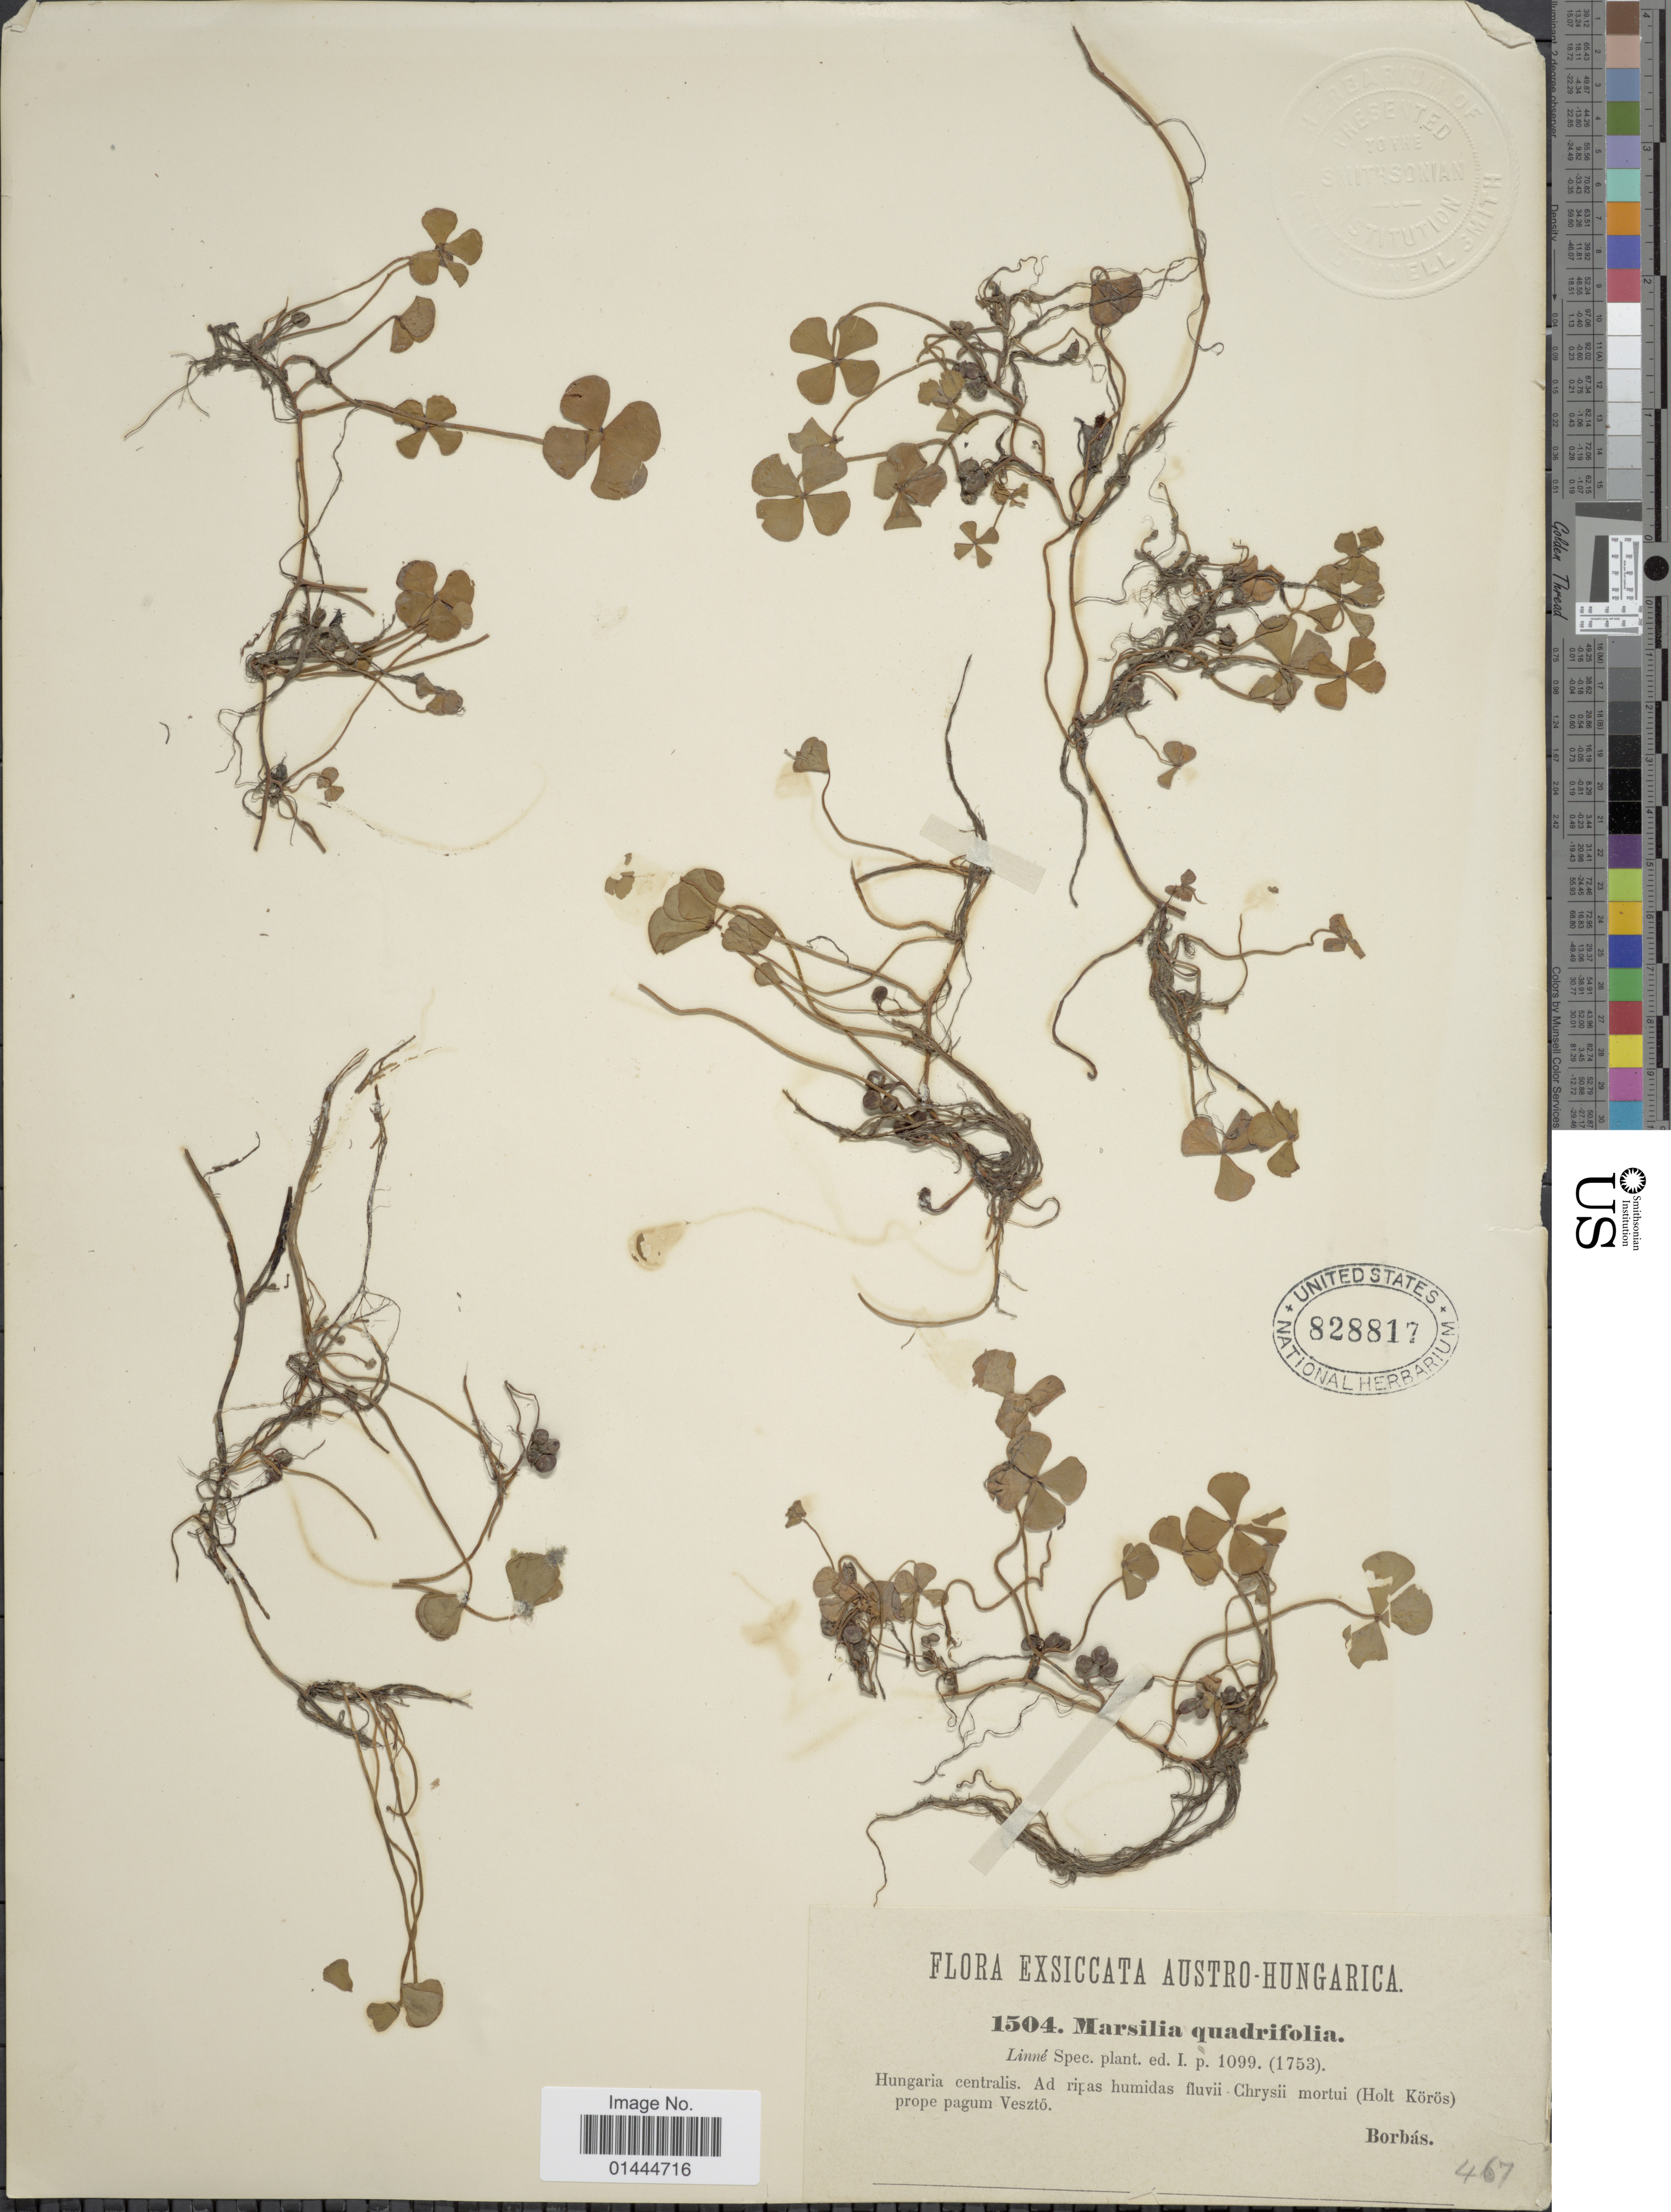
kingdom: Plantae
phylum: Tracheophyta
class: Polypodiopsida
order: Salviniales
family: Marsileaceae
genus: Marsilea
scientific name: Marsilea quadrifolia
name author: L.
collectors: V. von Borbás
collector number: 1504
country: Hungary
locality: Hungaria centralis, ad ripas humidas fluvii Chrysii (Holt Koros) prope pagum Veszto.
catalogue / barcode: US 828817